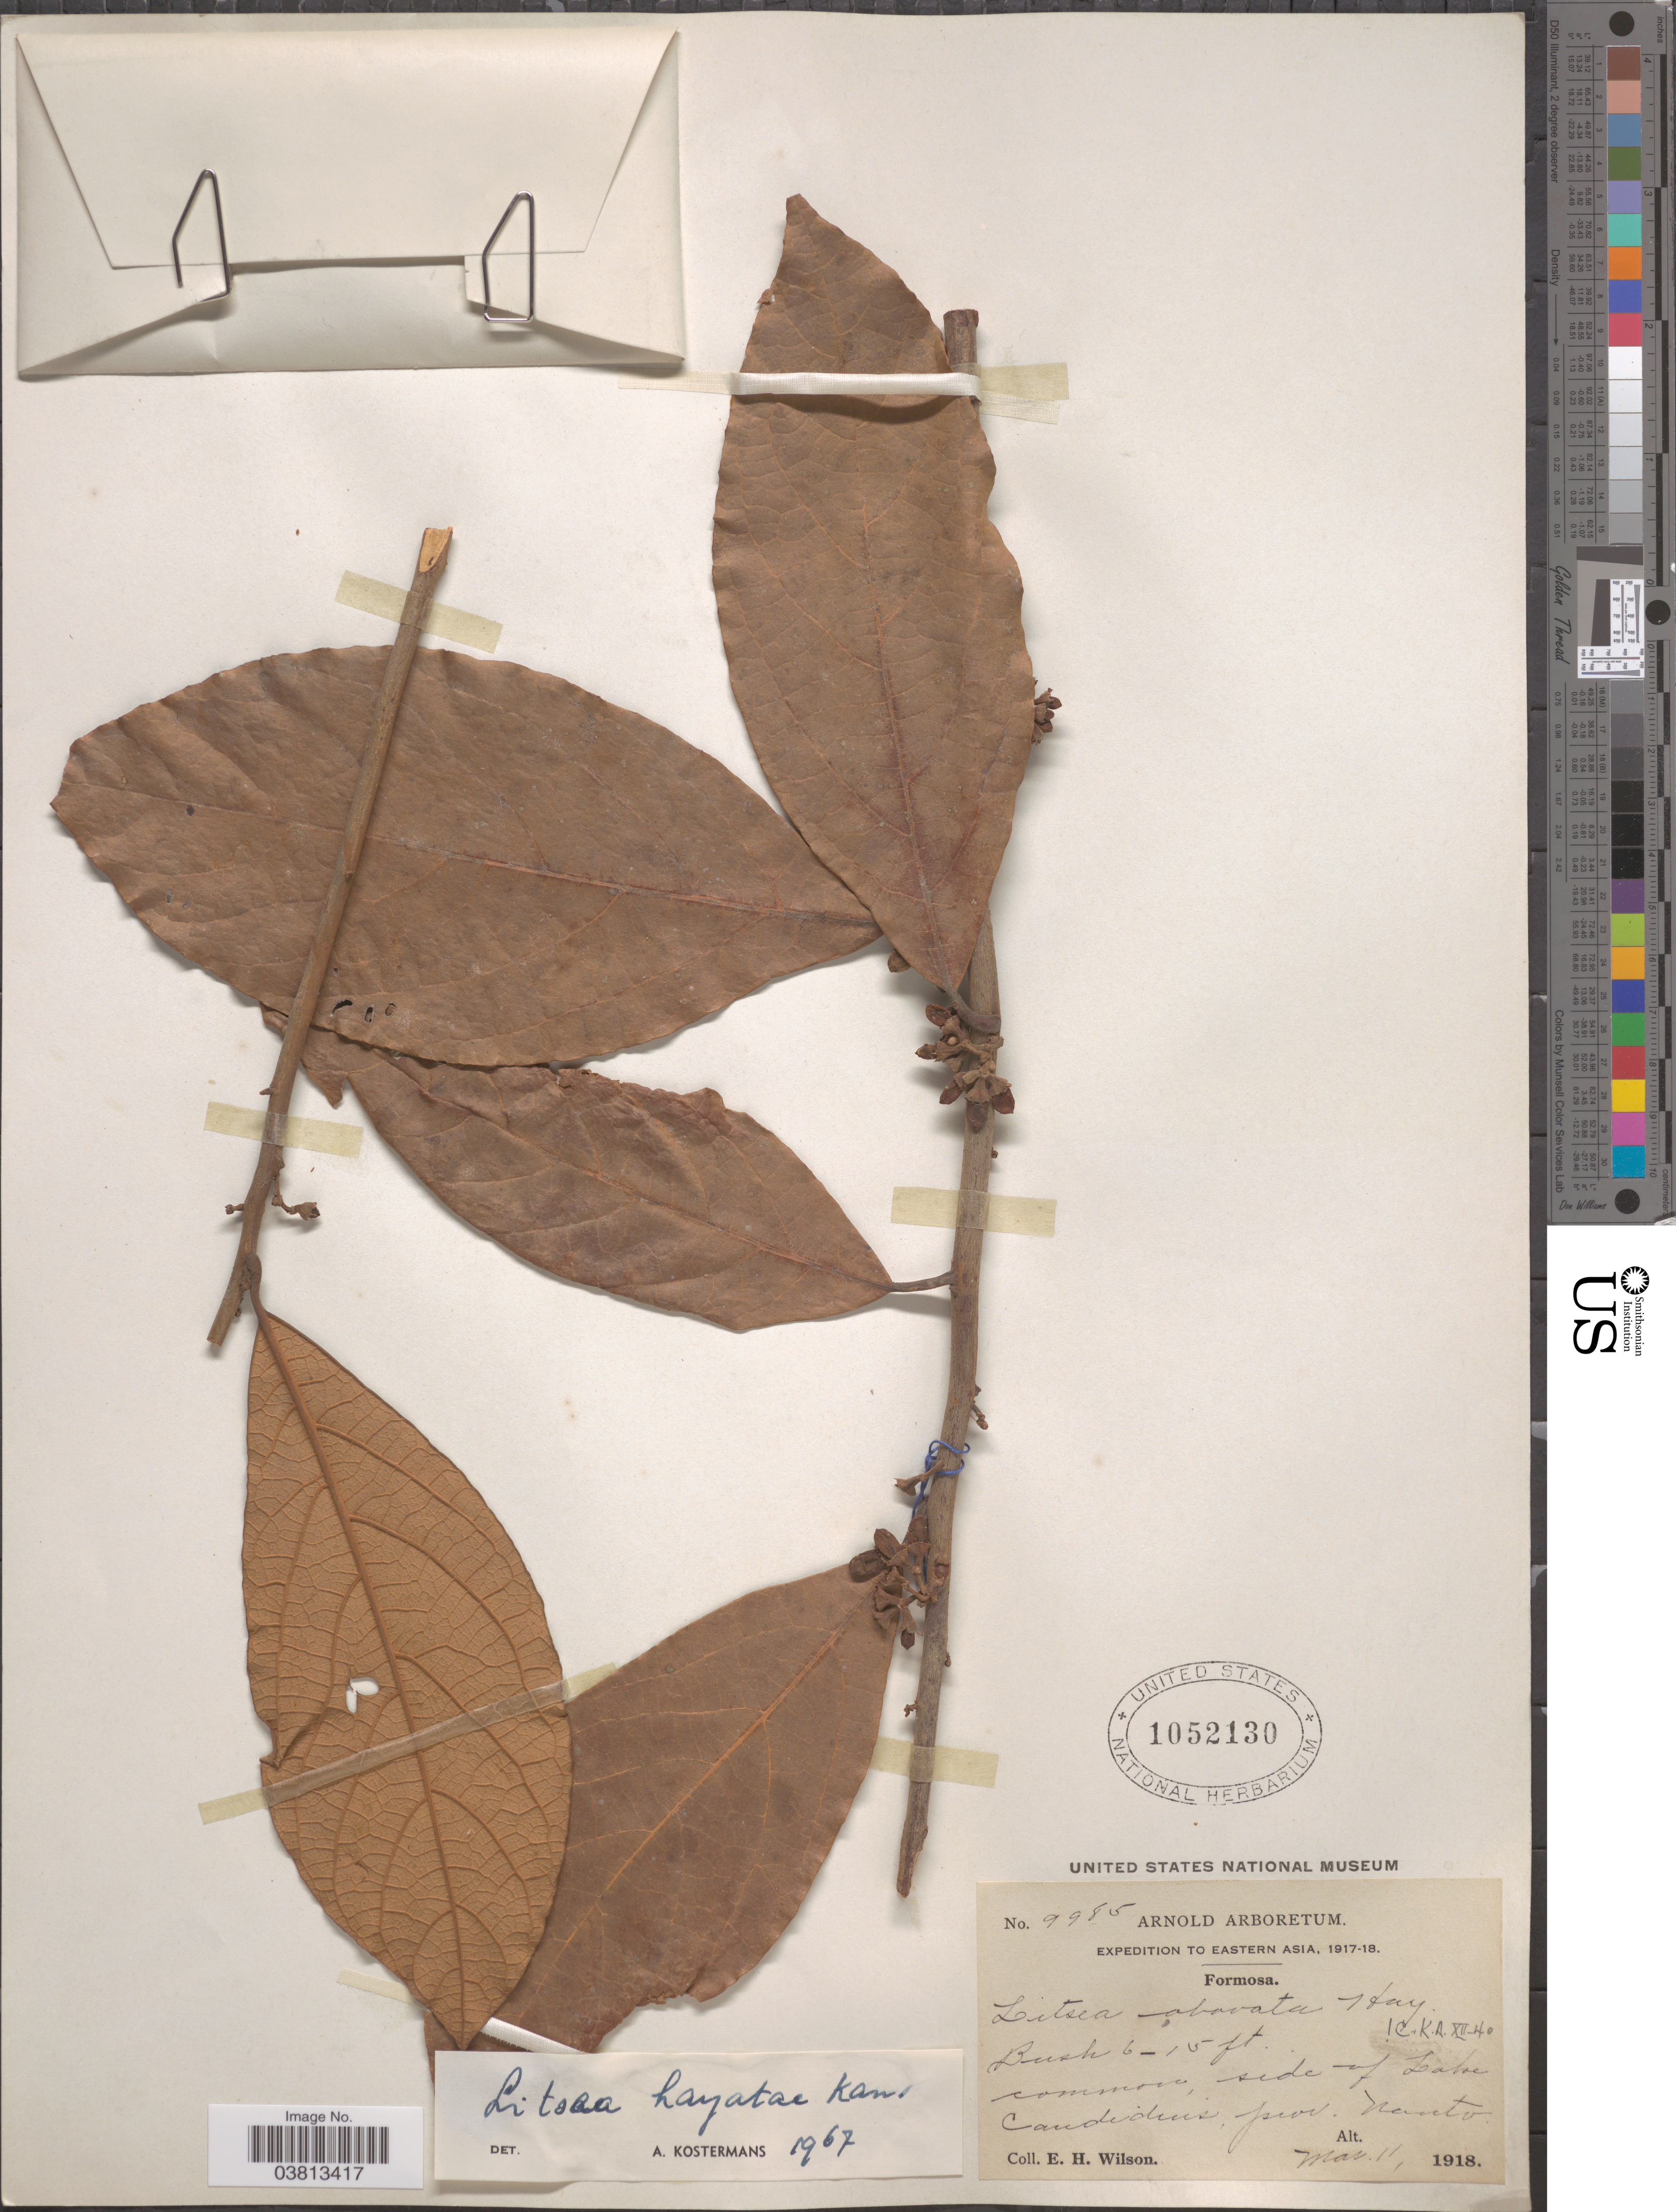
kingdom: Plantae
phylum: Tracheophyta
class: Magnoliopsida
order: Laurales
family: Lauraceae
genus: Litsea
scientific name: Litsea hayatae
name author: Kaneh.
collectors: E. Wilson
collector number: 9985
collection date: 1918-03-11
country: Taiwan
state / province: Nantou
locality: Eastern Asia. Formosa. Side of Lake Candidius, prov. Nanto.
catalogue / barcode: US 1052130